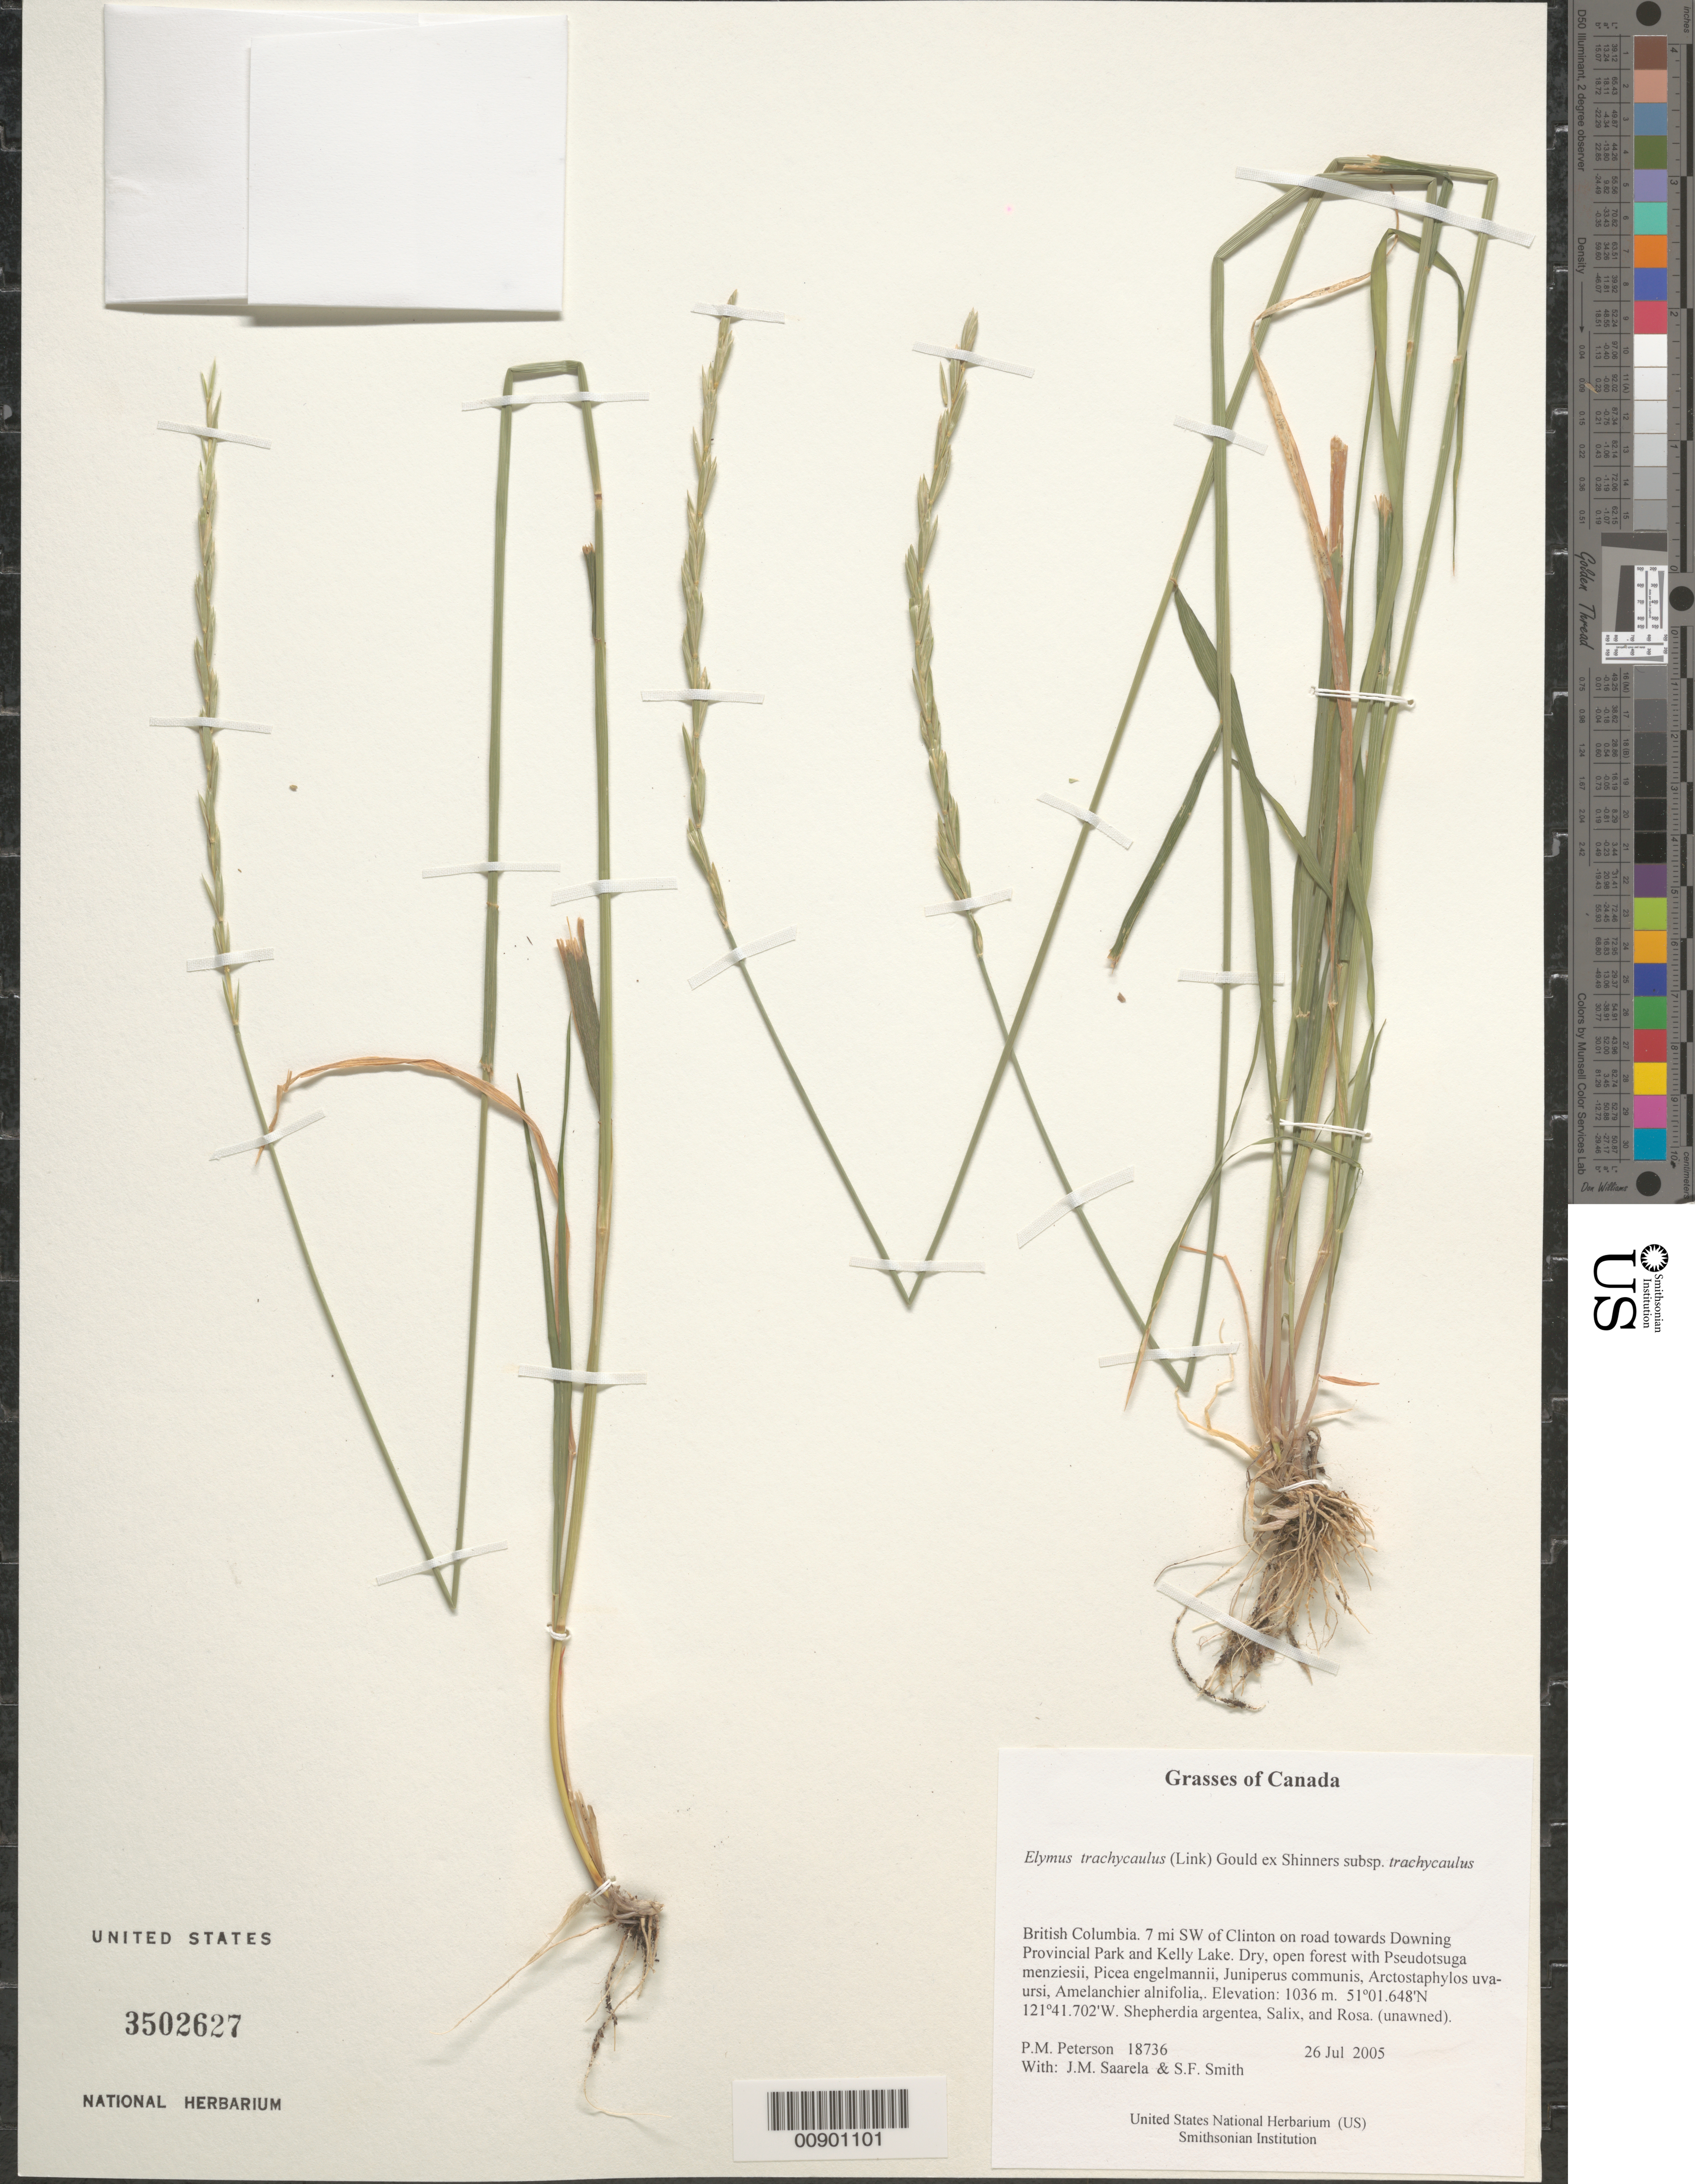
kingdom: Plantae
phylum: Tracheophyta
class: Liliopsida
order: Poales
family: Poaceae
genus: Elymus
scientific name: Elymus trachycaulus subsp. trachycaulus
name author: (Link) Gould ex Shinners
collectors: P. M. Peterson, J. Saarela & S.F. Smith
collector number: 18736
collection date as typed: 26 Jul 2004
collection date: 2004-07-26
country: Canada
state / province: British Columbia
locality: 7 mi SW of Clinton on road towards Downing Provincial Park and Kelly Lake. Dry, open forest with Pseudotsuga menziesii, Picea engelmannii, Juniperus communis, Arctostaphylos uva-ursi, Amelanchier alnifolia,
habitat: Shepherdia argentea, Salix, and Rosa. (unawned)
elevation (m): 1036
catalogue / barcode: US 3502627